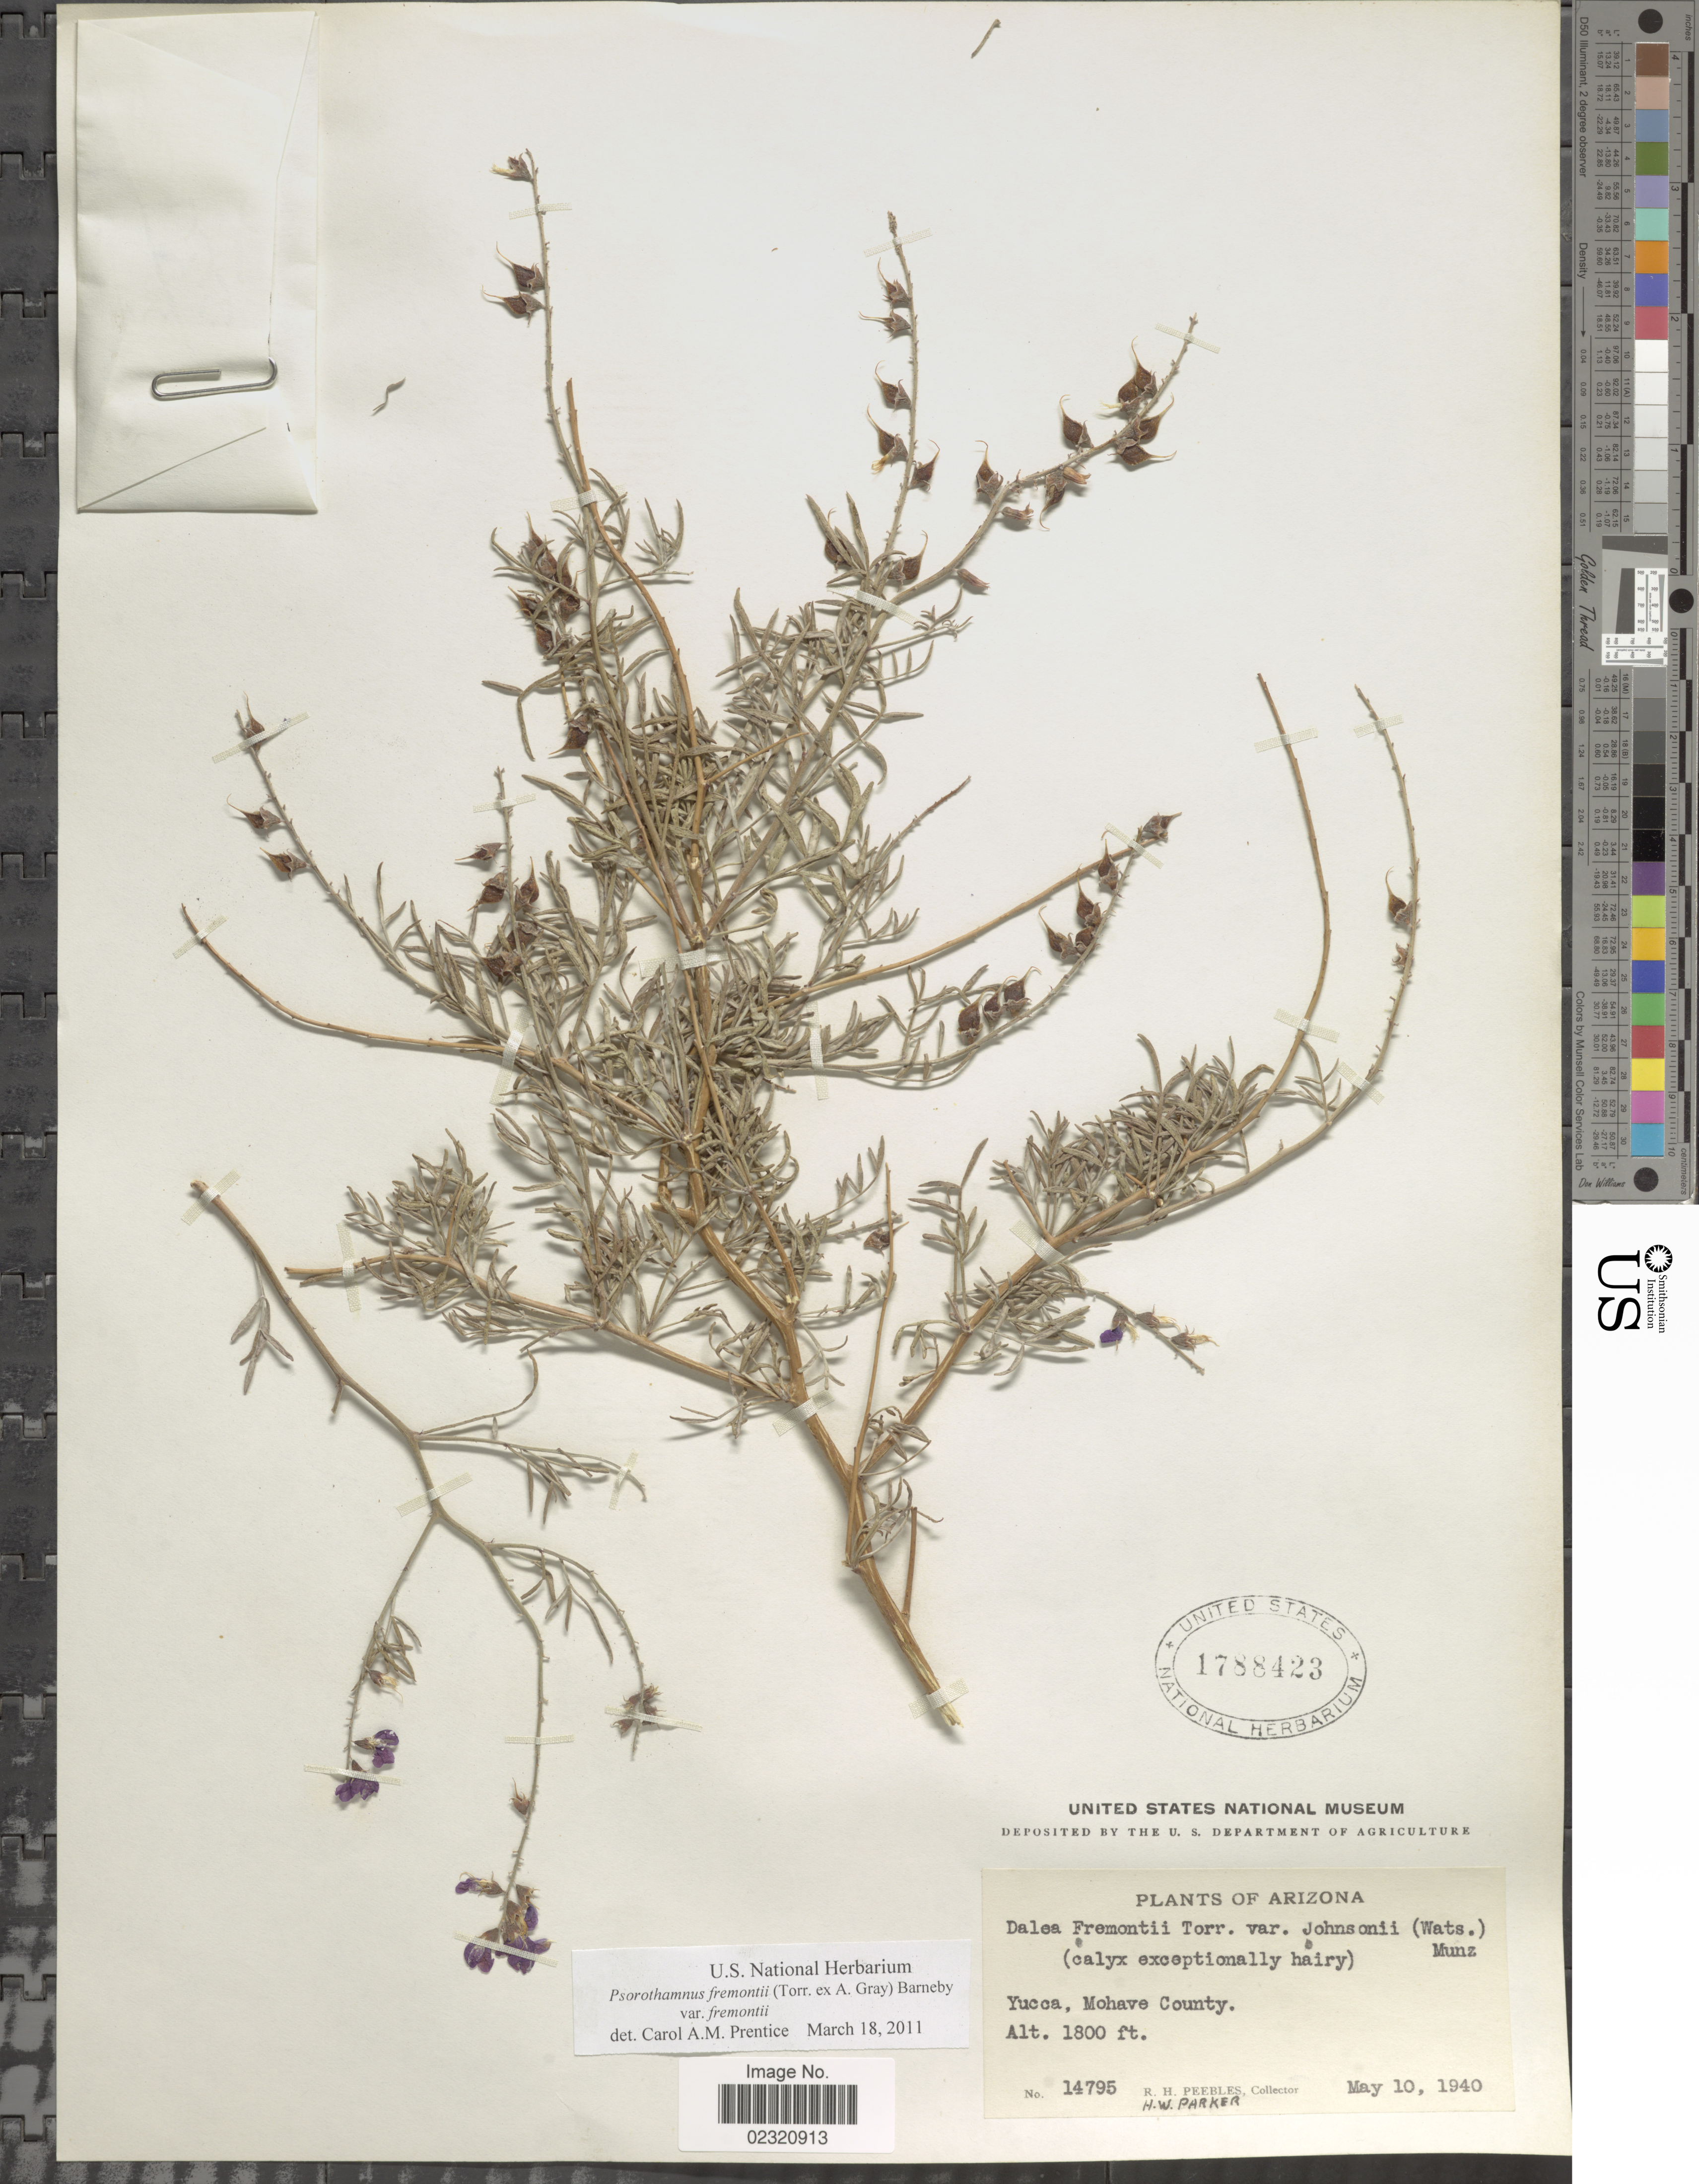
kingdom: Plantae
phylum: Tracheophyta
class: Magnoliopsida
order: Fabales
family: Fabaceae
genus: Psorothamnus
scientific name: Psorothamnus fremontii var. fremontii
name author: (Torr. ex A. Gray) Barneby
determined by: Prentice, Carol A.M.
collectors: R. H. Peebles & H. W. Parker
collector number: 14795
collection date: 1940-05-10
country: United States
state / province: Arizona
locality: Yucca, Mohave County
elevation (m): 549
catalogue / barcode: US 1788423